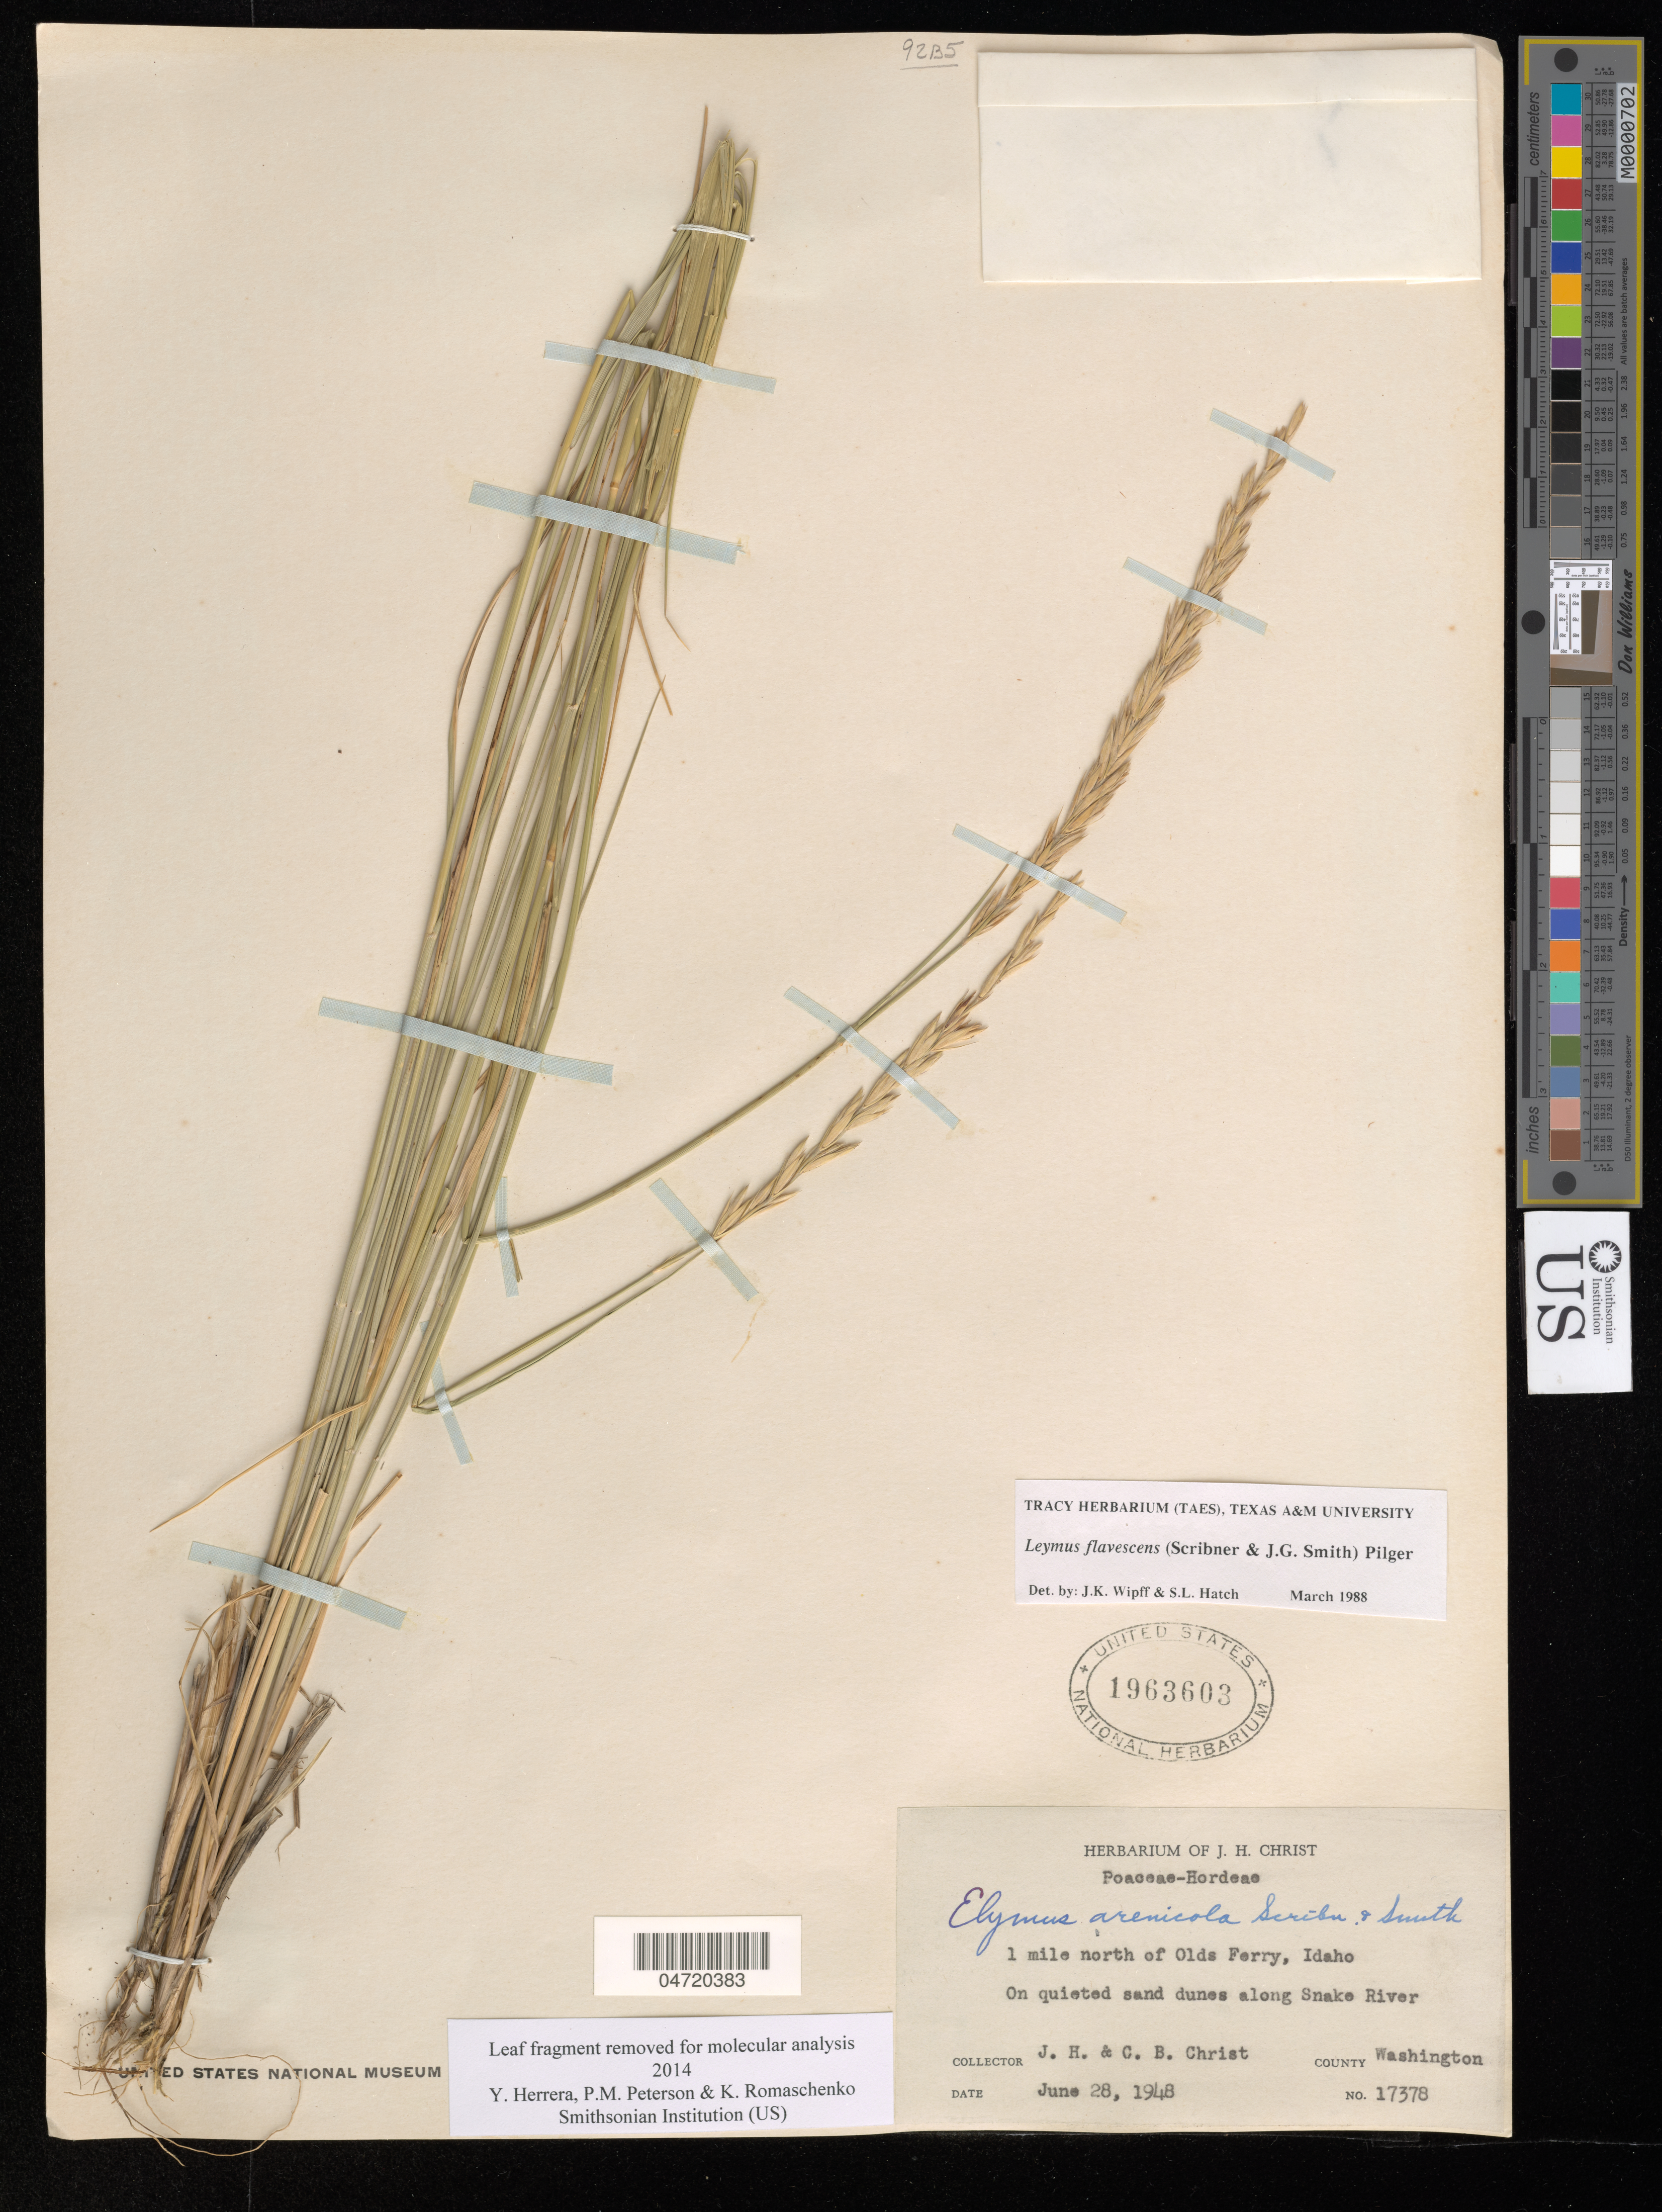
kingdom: Plantae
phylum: Tracheophyta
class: Liliopsida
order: Poales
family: Poaceae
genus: Leymus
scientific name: Leymus flavescens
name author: (Scribn. & J.G. Sm.) Pilg.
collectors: J. H. Christ & C. Christ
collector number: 17378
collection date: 1948-06-28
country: United States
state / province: Idaho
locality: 1 mile north of Olds Ferry. On quieted sand dunes along Snake River. County Washington.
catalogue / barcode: US 1963603